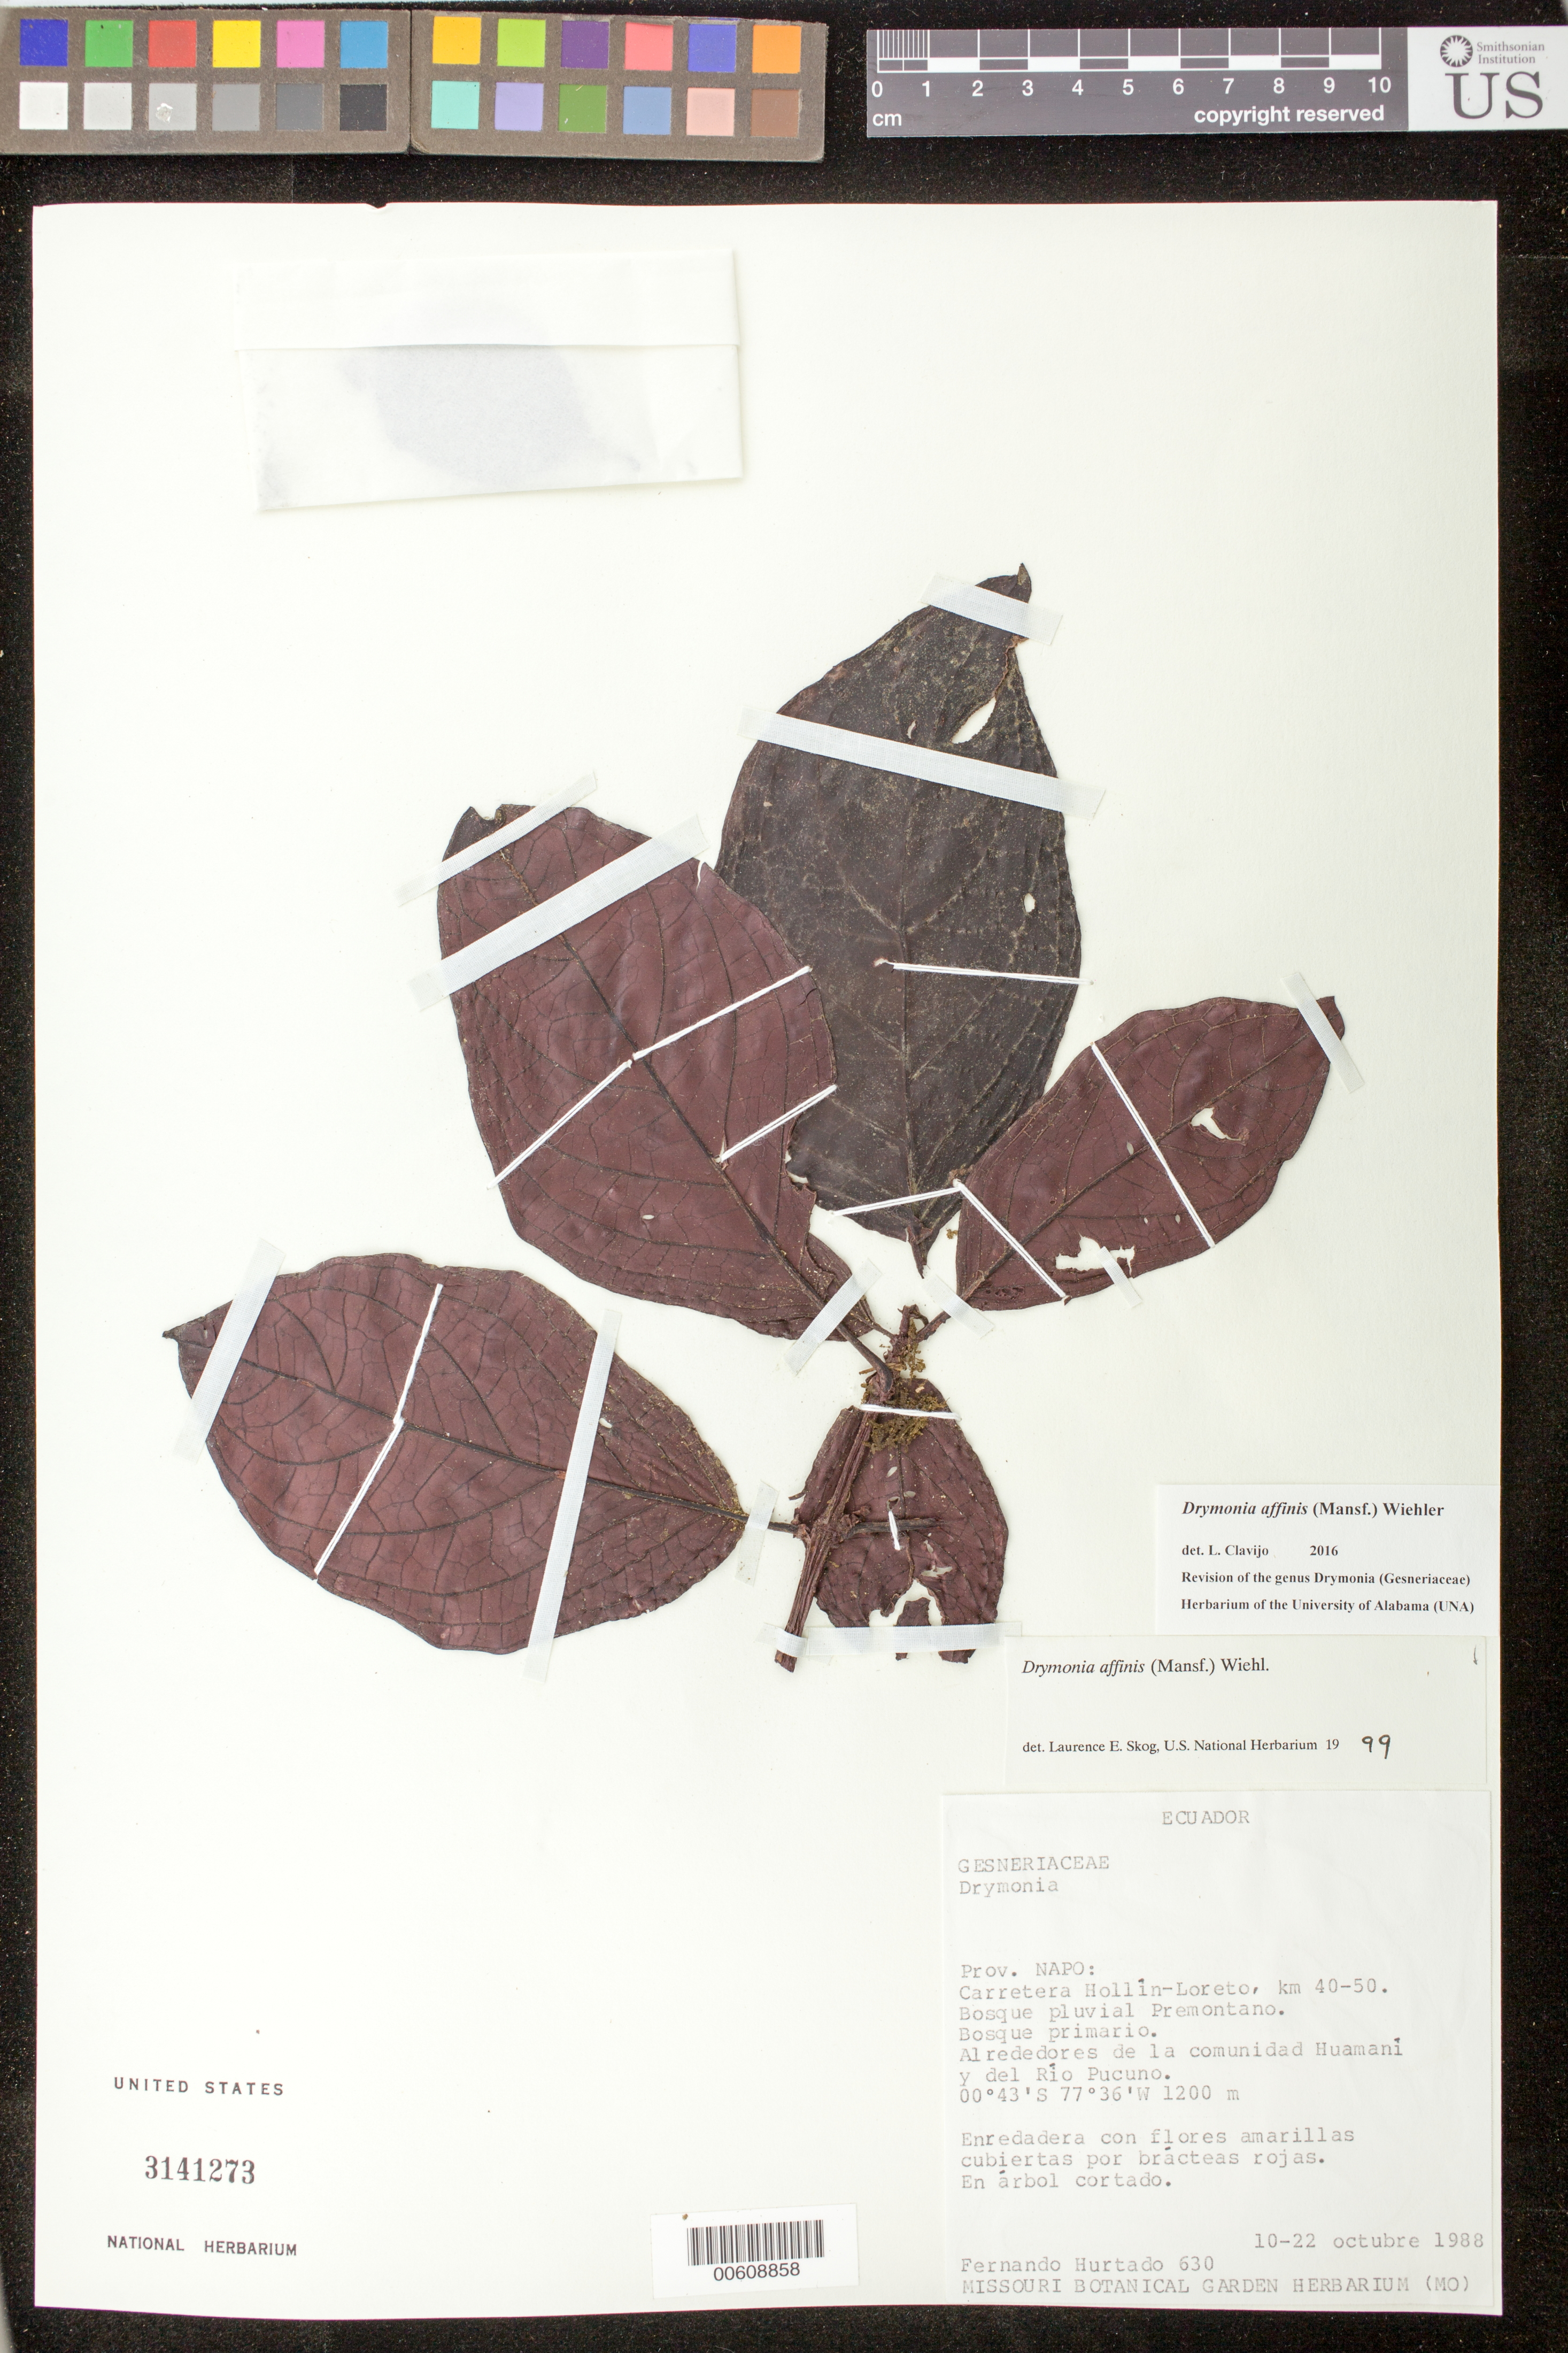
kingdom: Plantae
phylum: Tracheophyta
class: Magnoliopsida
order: Lamiales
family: Gesneriaceae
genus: Drymonia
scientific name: Drymonia affinis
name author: (Mansf.) Wiehler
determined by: Skog, Laurence E.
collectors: F. Hurtado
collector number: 630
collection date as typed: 10-22 Oct 1988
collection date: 1988-10-10/1988-10-22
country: Ecuador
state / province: Napo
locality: Carretera Hollín - Loreto, km 40-50, alrededores de la comunidad Huamaní y del Río Pucuno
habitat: Bosque pluvial premontano; bosque primario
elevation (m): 1200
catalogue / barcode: US 3141273